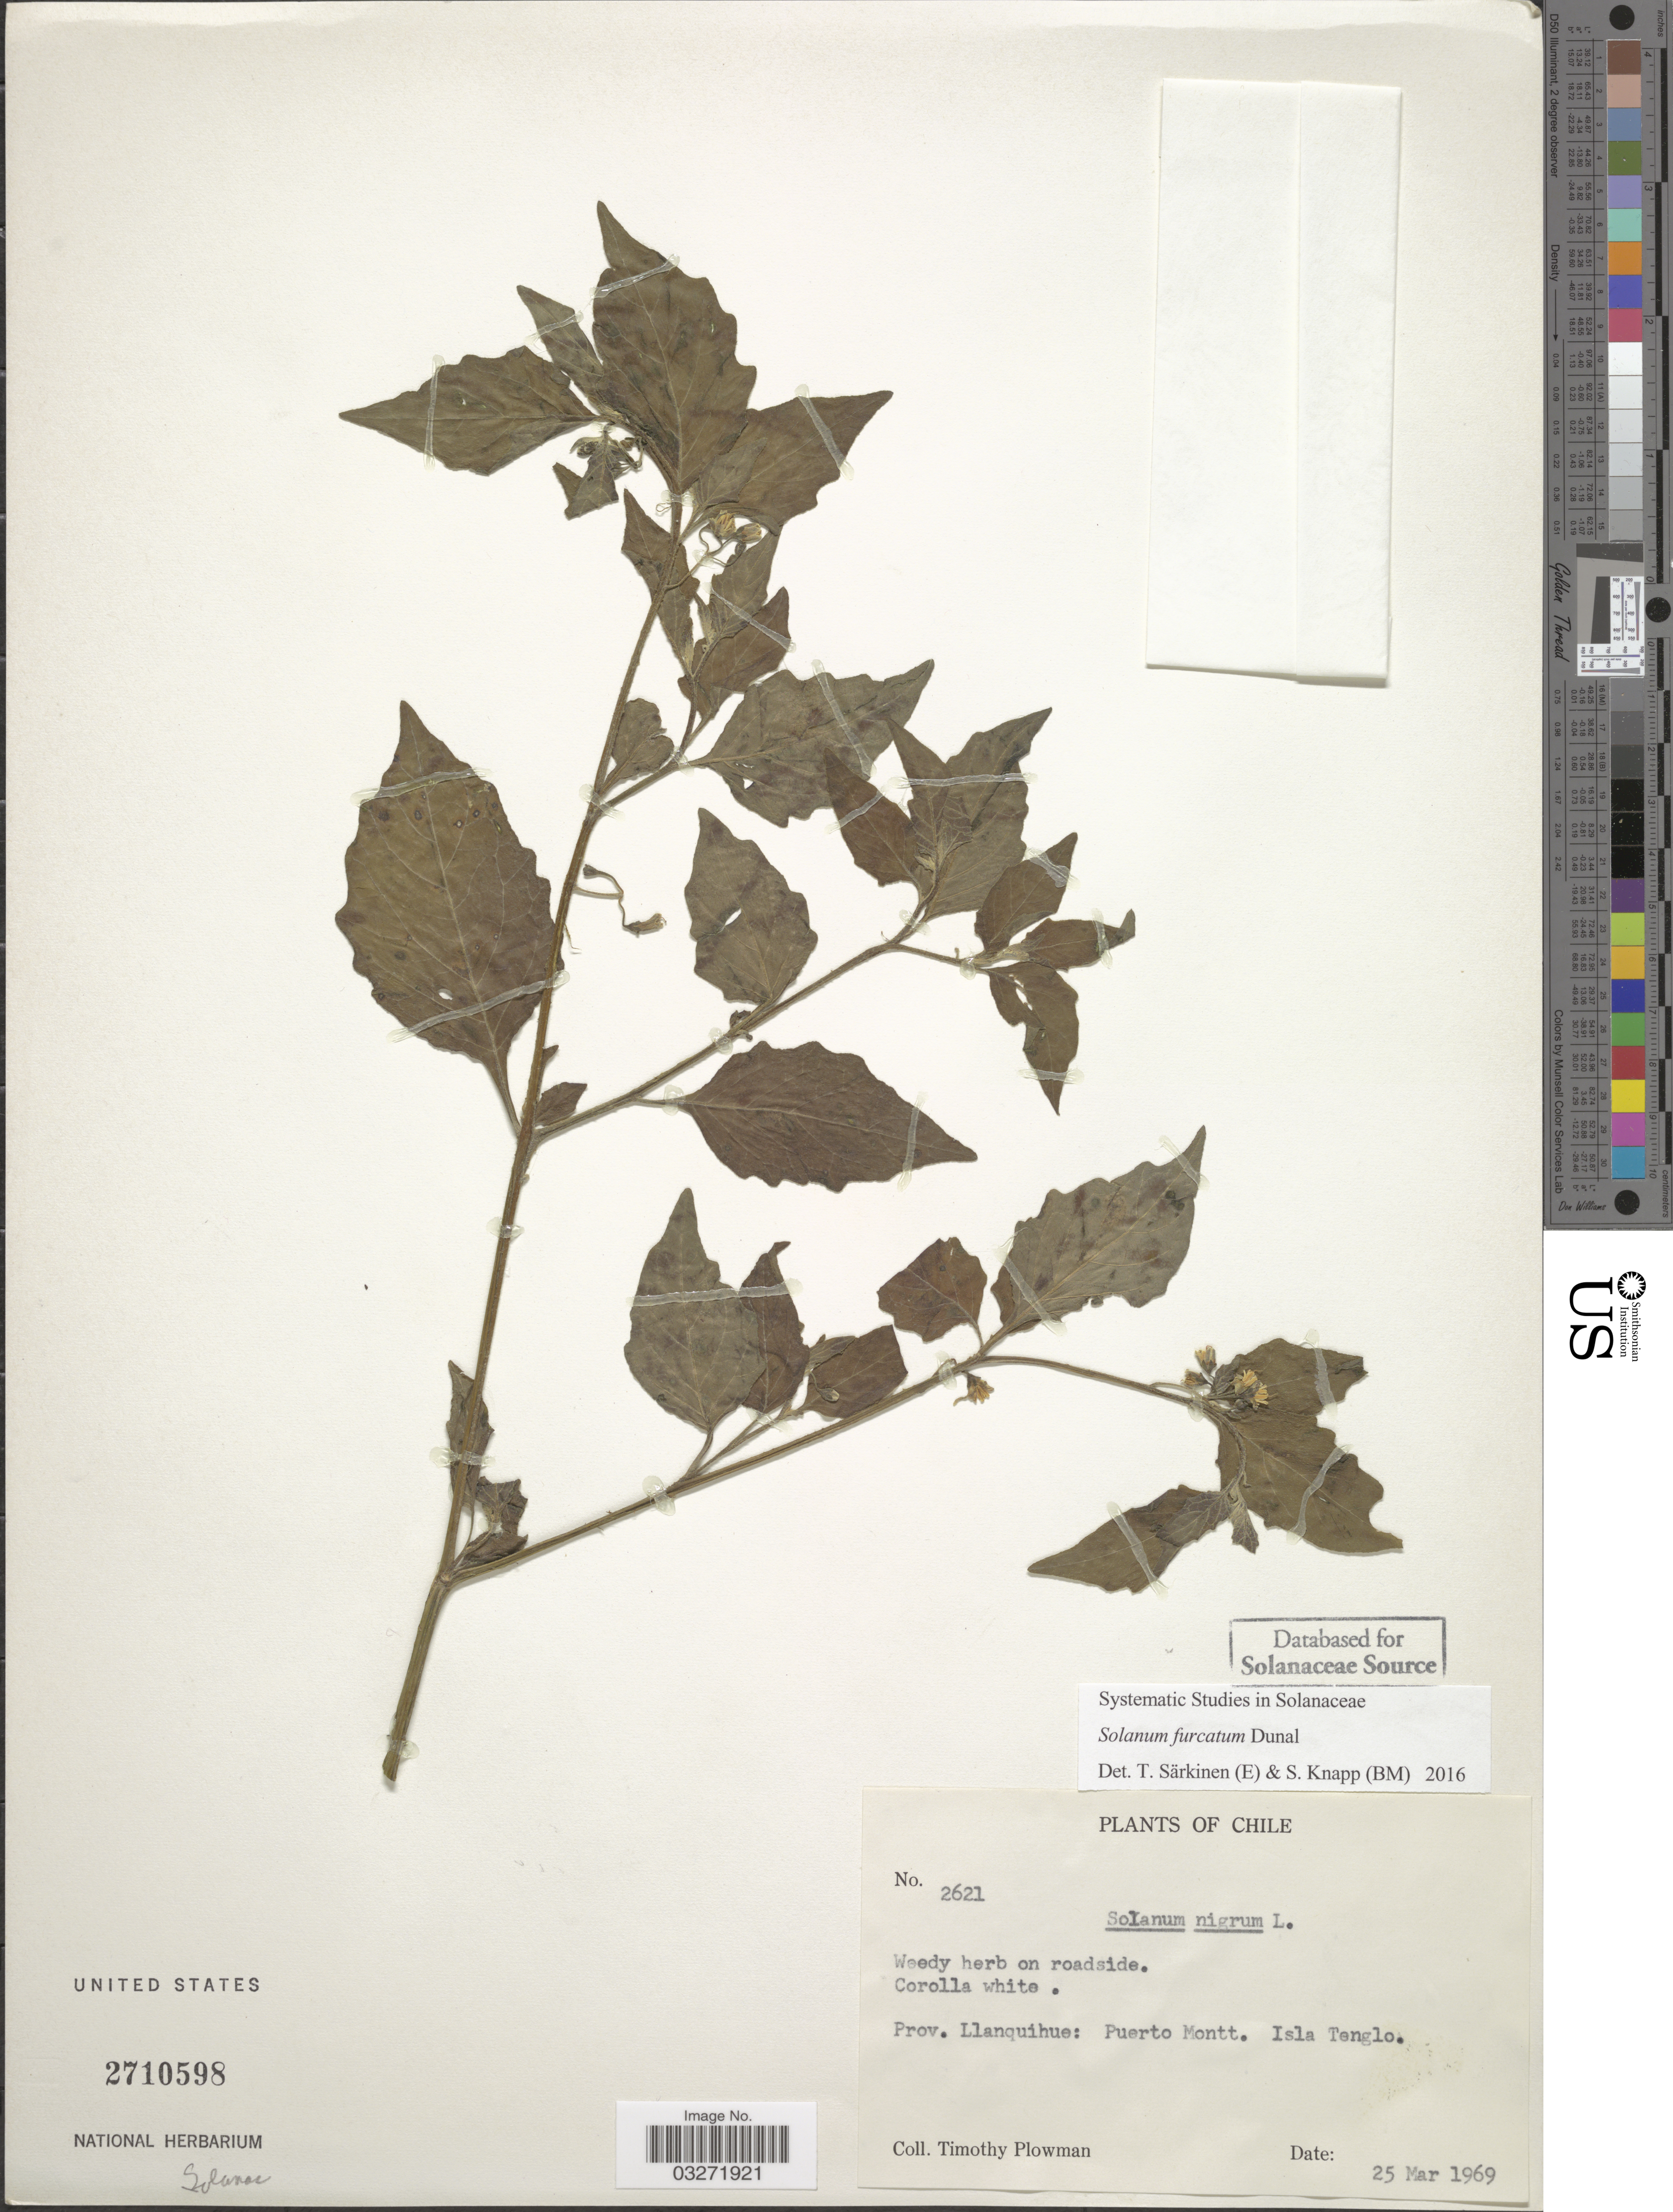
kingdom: Plantae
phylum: Tracheophyta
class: Magnoliopsida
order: Solanales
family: Solanaceae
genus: Solanum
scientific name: Solanum furcatum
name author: Dunal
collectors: T. Plowman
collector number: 2621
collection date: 1969-03-25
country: Chile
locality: Prov. Llanquihue: Puerto Montt. Isla Tenglo.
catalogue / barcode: US 2710598